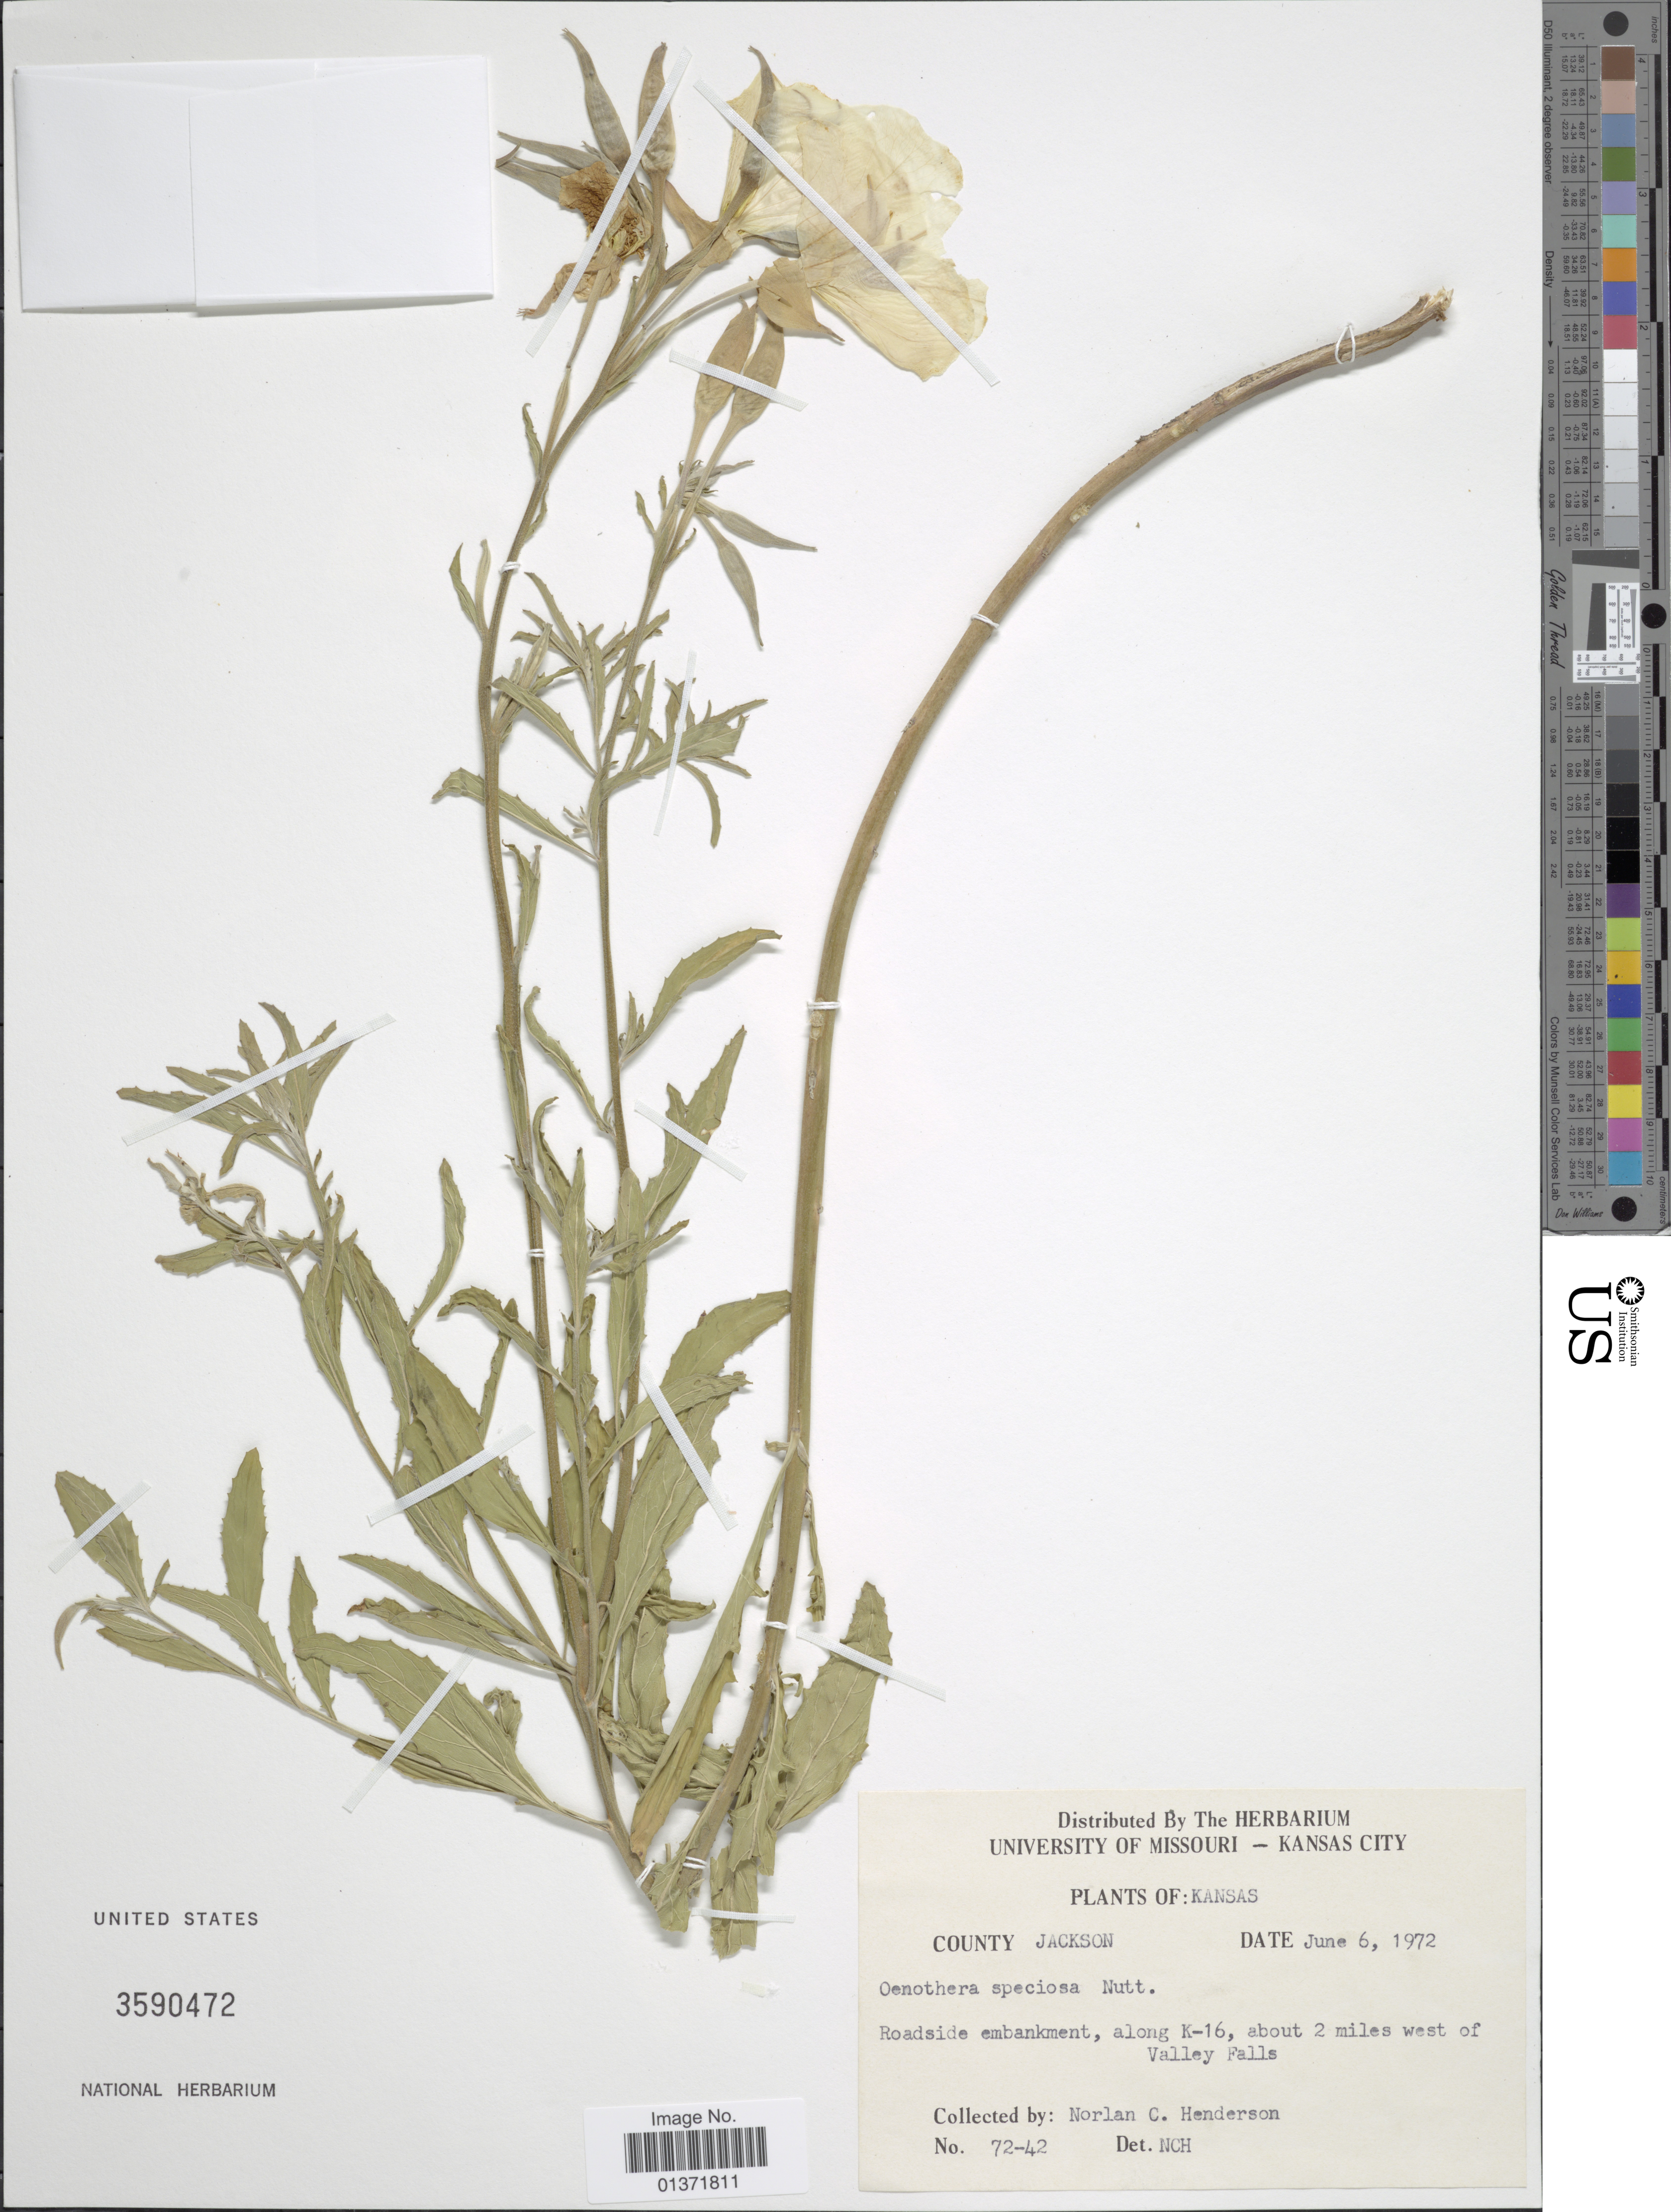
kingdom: Plantae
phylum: Tracheophyta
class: Magnoliopsida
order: Myrtales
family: Onagraceae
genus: Oenothera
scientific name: Oenothera speciosa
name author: Nutt.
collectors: N. C. Henderson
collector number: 72-42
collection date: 1972-06-06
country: United States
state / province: Kansas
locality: County Jackson, along K-15, about 2 miles west of Valley Falls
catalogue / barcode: US 3590472